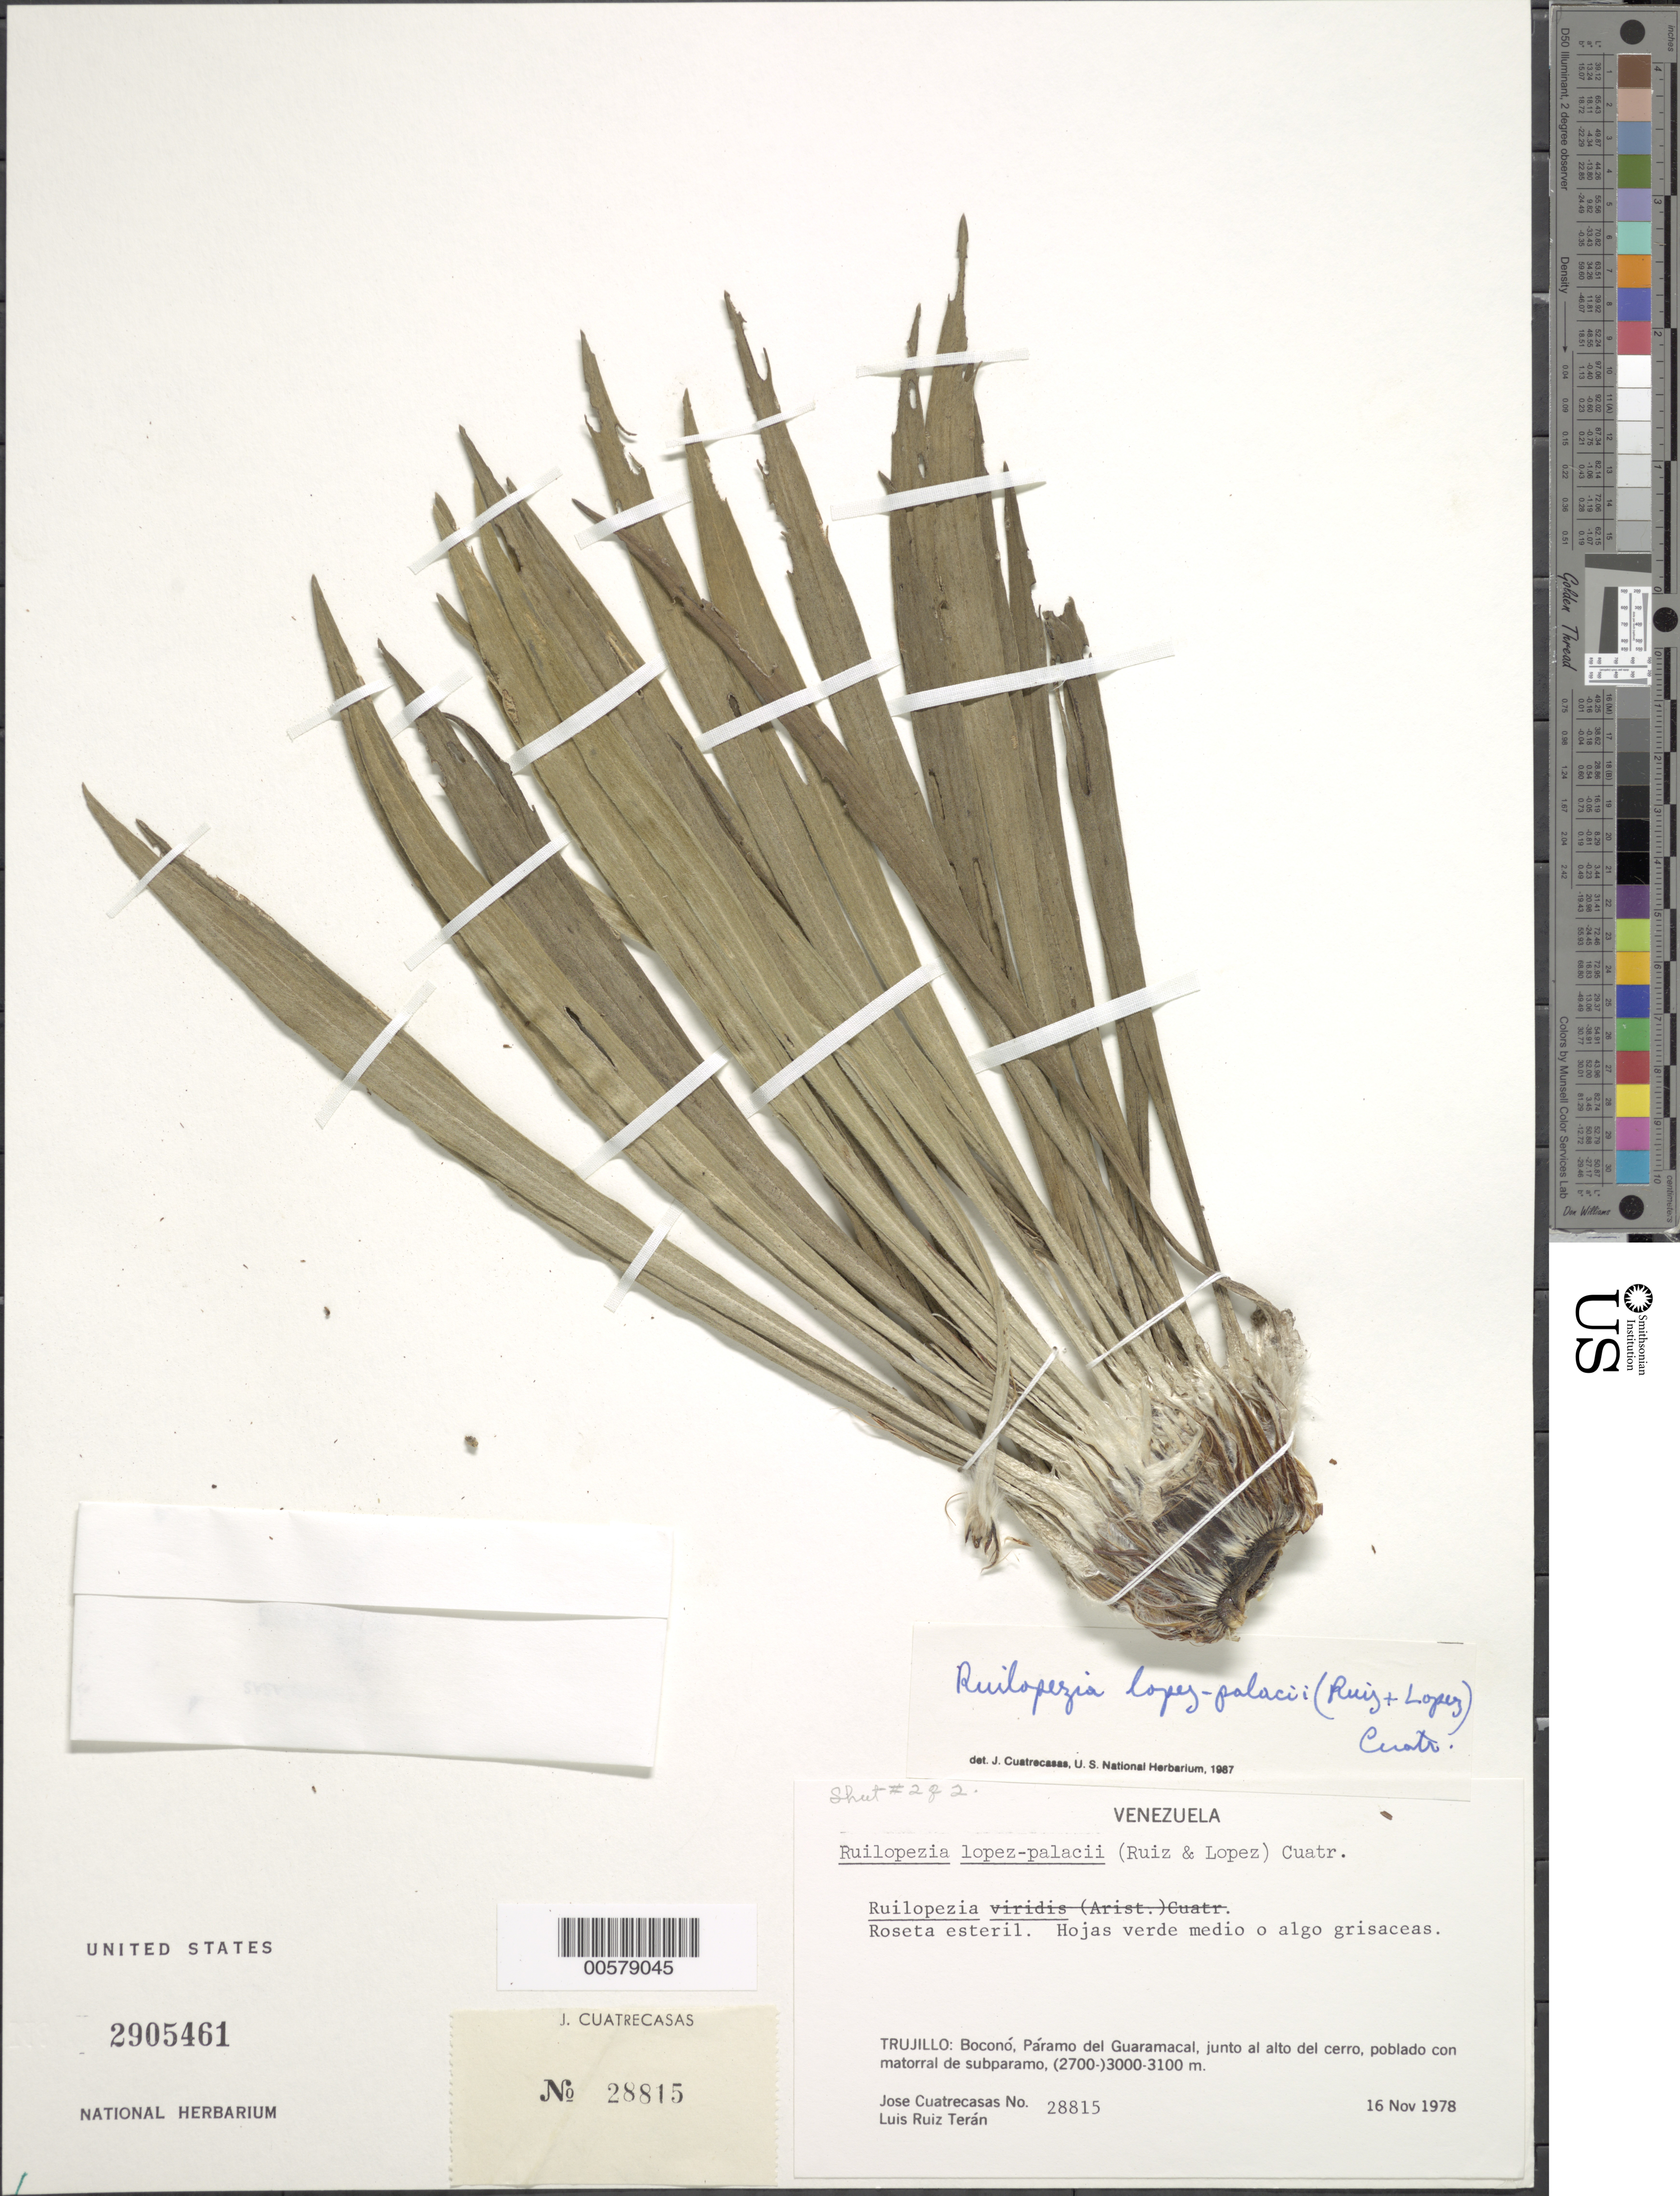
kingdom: Plantae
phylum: Tracheophyta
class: Magnoliopsida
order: Asterales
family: Asteraceae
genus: Ruilopezia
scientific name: Ruilopezia lopez-palacii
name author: (Ruíz-Terán & López Fig.) Cuatrec.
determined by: Cuatrecasas, J.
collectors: J. Cuatrecasas & L. E. Ruíz-Terán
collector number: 28815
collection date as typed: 16 Nov 1978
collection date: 1978-11-16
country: Venezuela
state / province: Trujillo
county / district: Boconó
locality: Páramo de Guaramacal, junto al alto del cerro, poblado con matorral de subparamo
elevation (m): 2700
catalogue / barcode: US 2905461